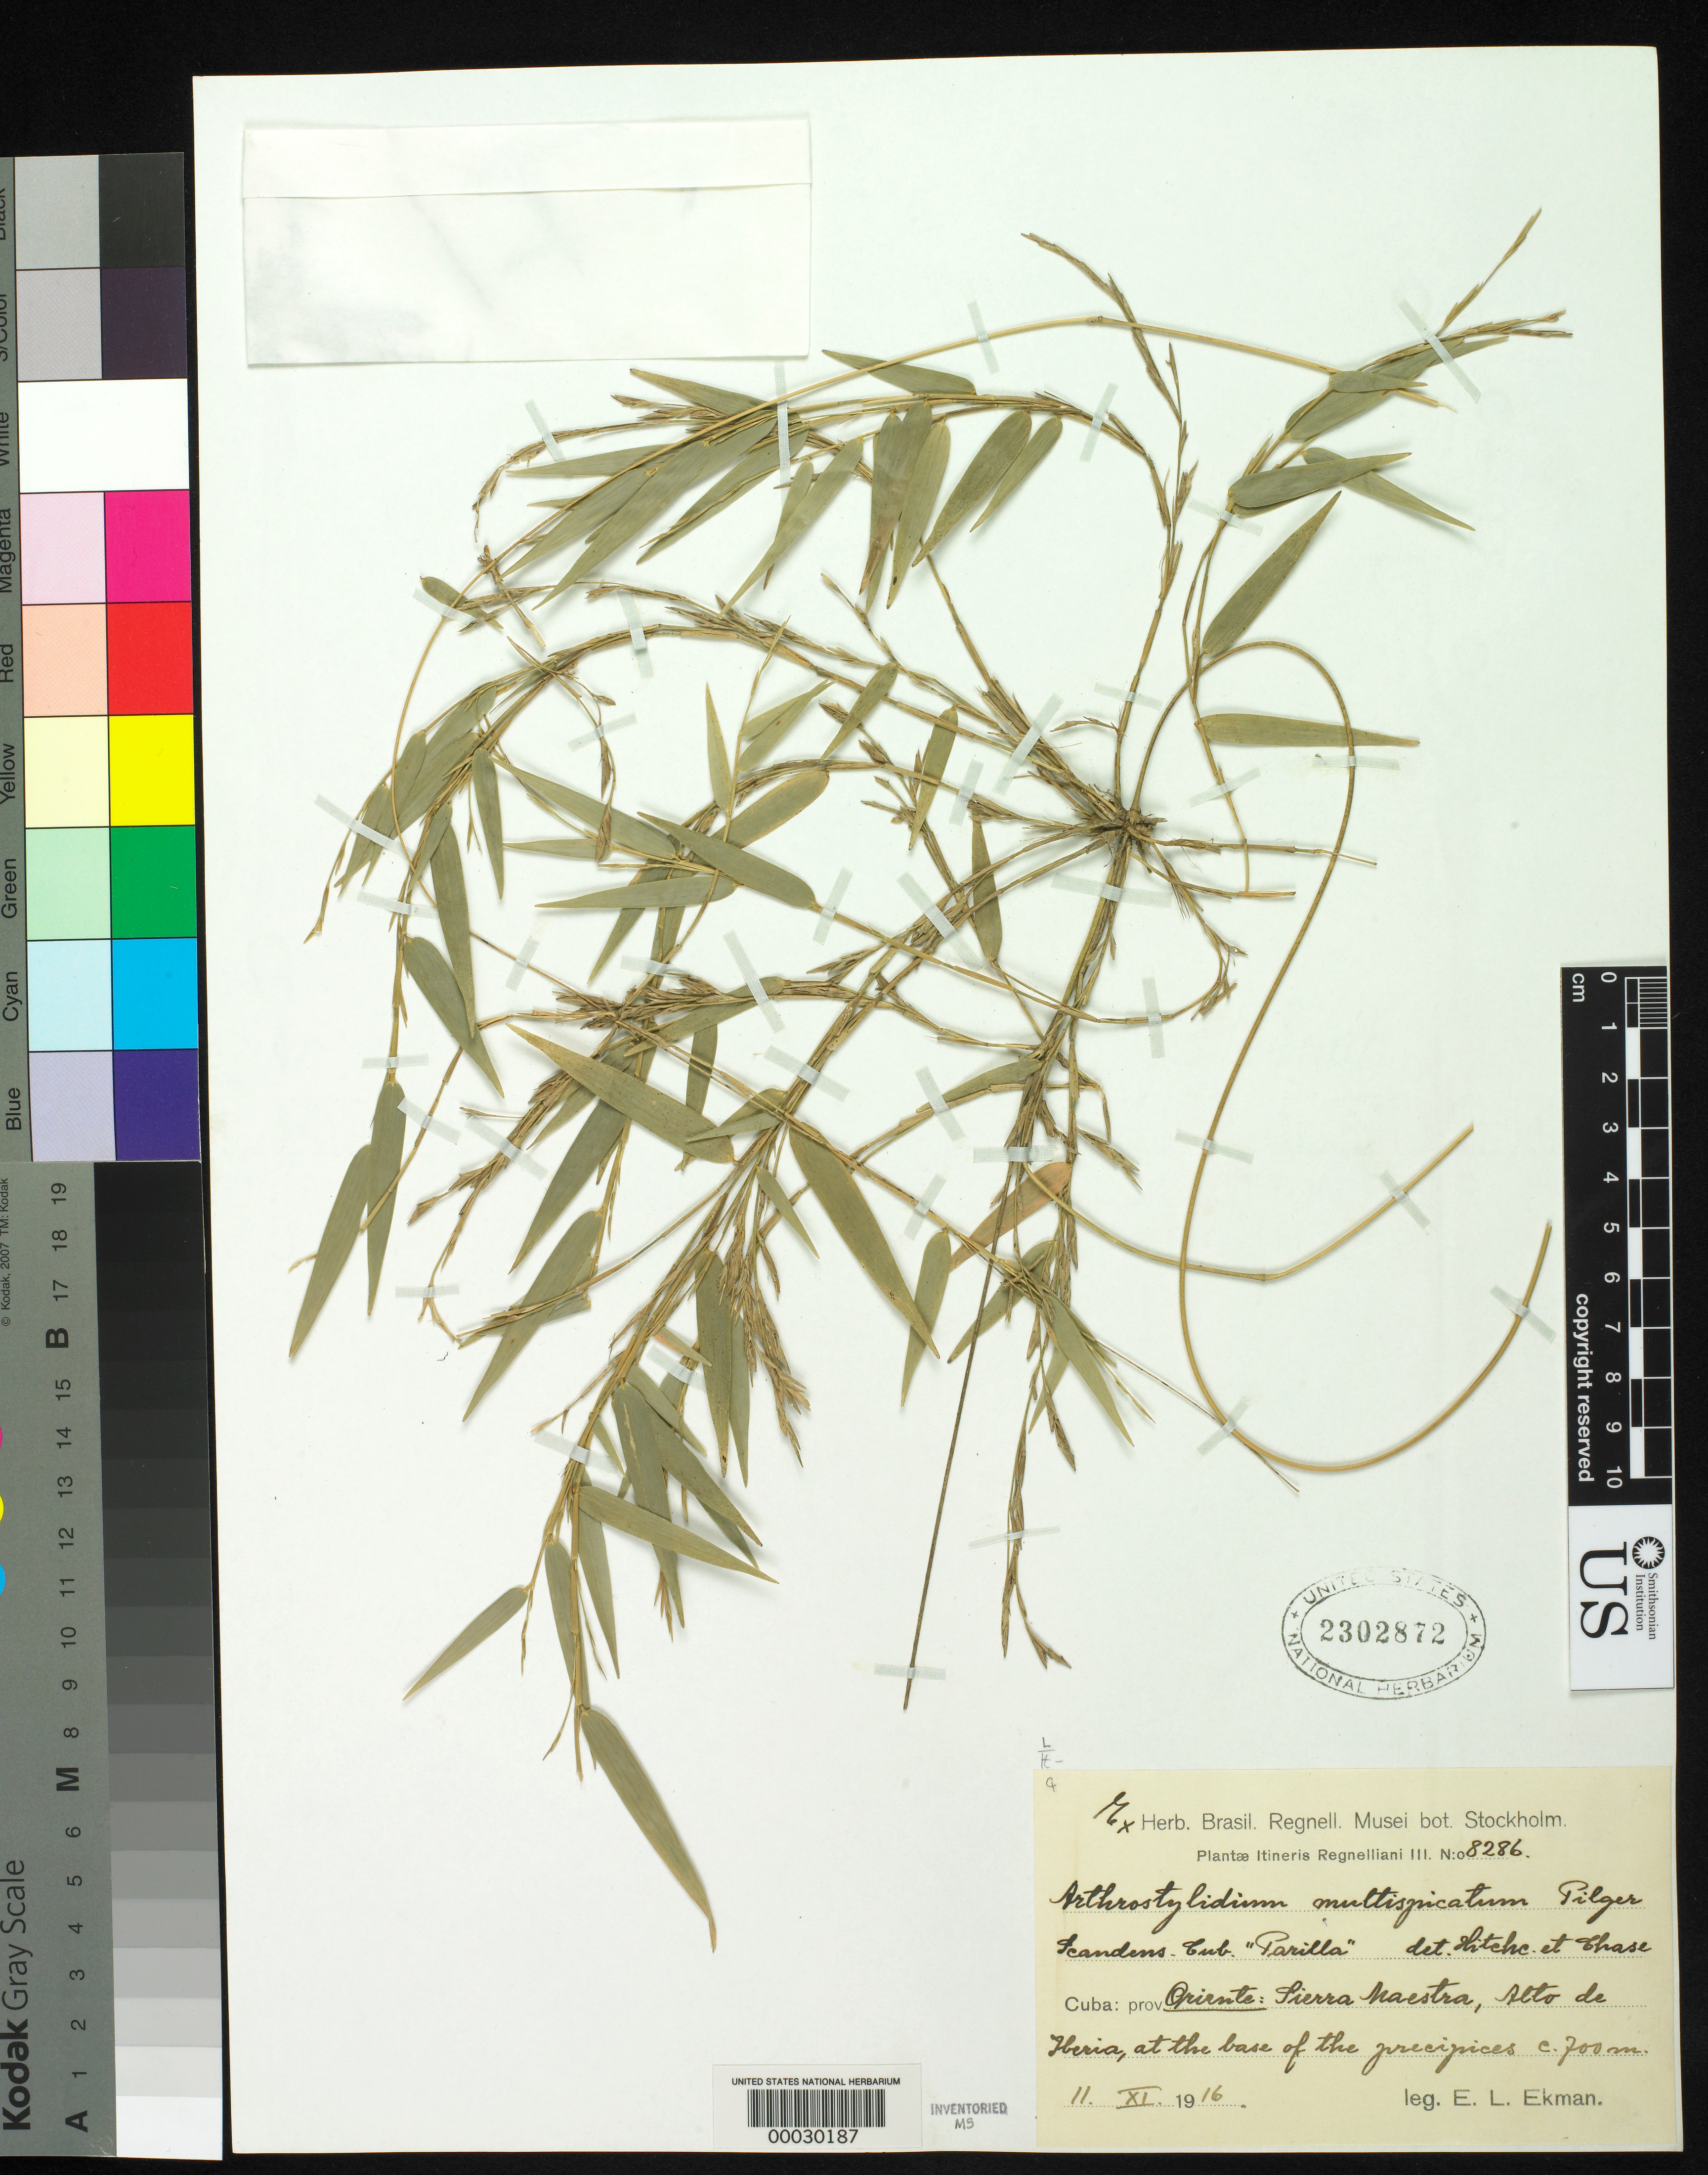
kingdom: Plantae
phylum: Tracheophyta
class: Liliopsida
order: Poales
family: Poaceae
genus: Arthrostylidium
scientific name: Arthrostylidium multispicatum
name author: Pilg. in Urb.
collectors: E. L. Ekman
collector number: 8286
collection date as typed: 02 Nov 1916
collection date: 1916-11-02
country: Cuba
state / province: Oriente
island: Greater Antilles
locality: Sierra maestra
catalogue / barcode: US 2302872